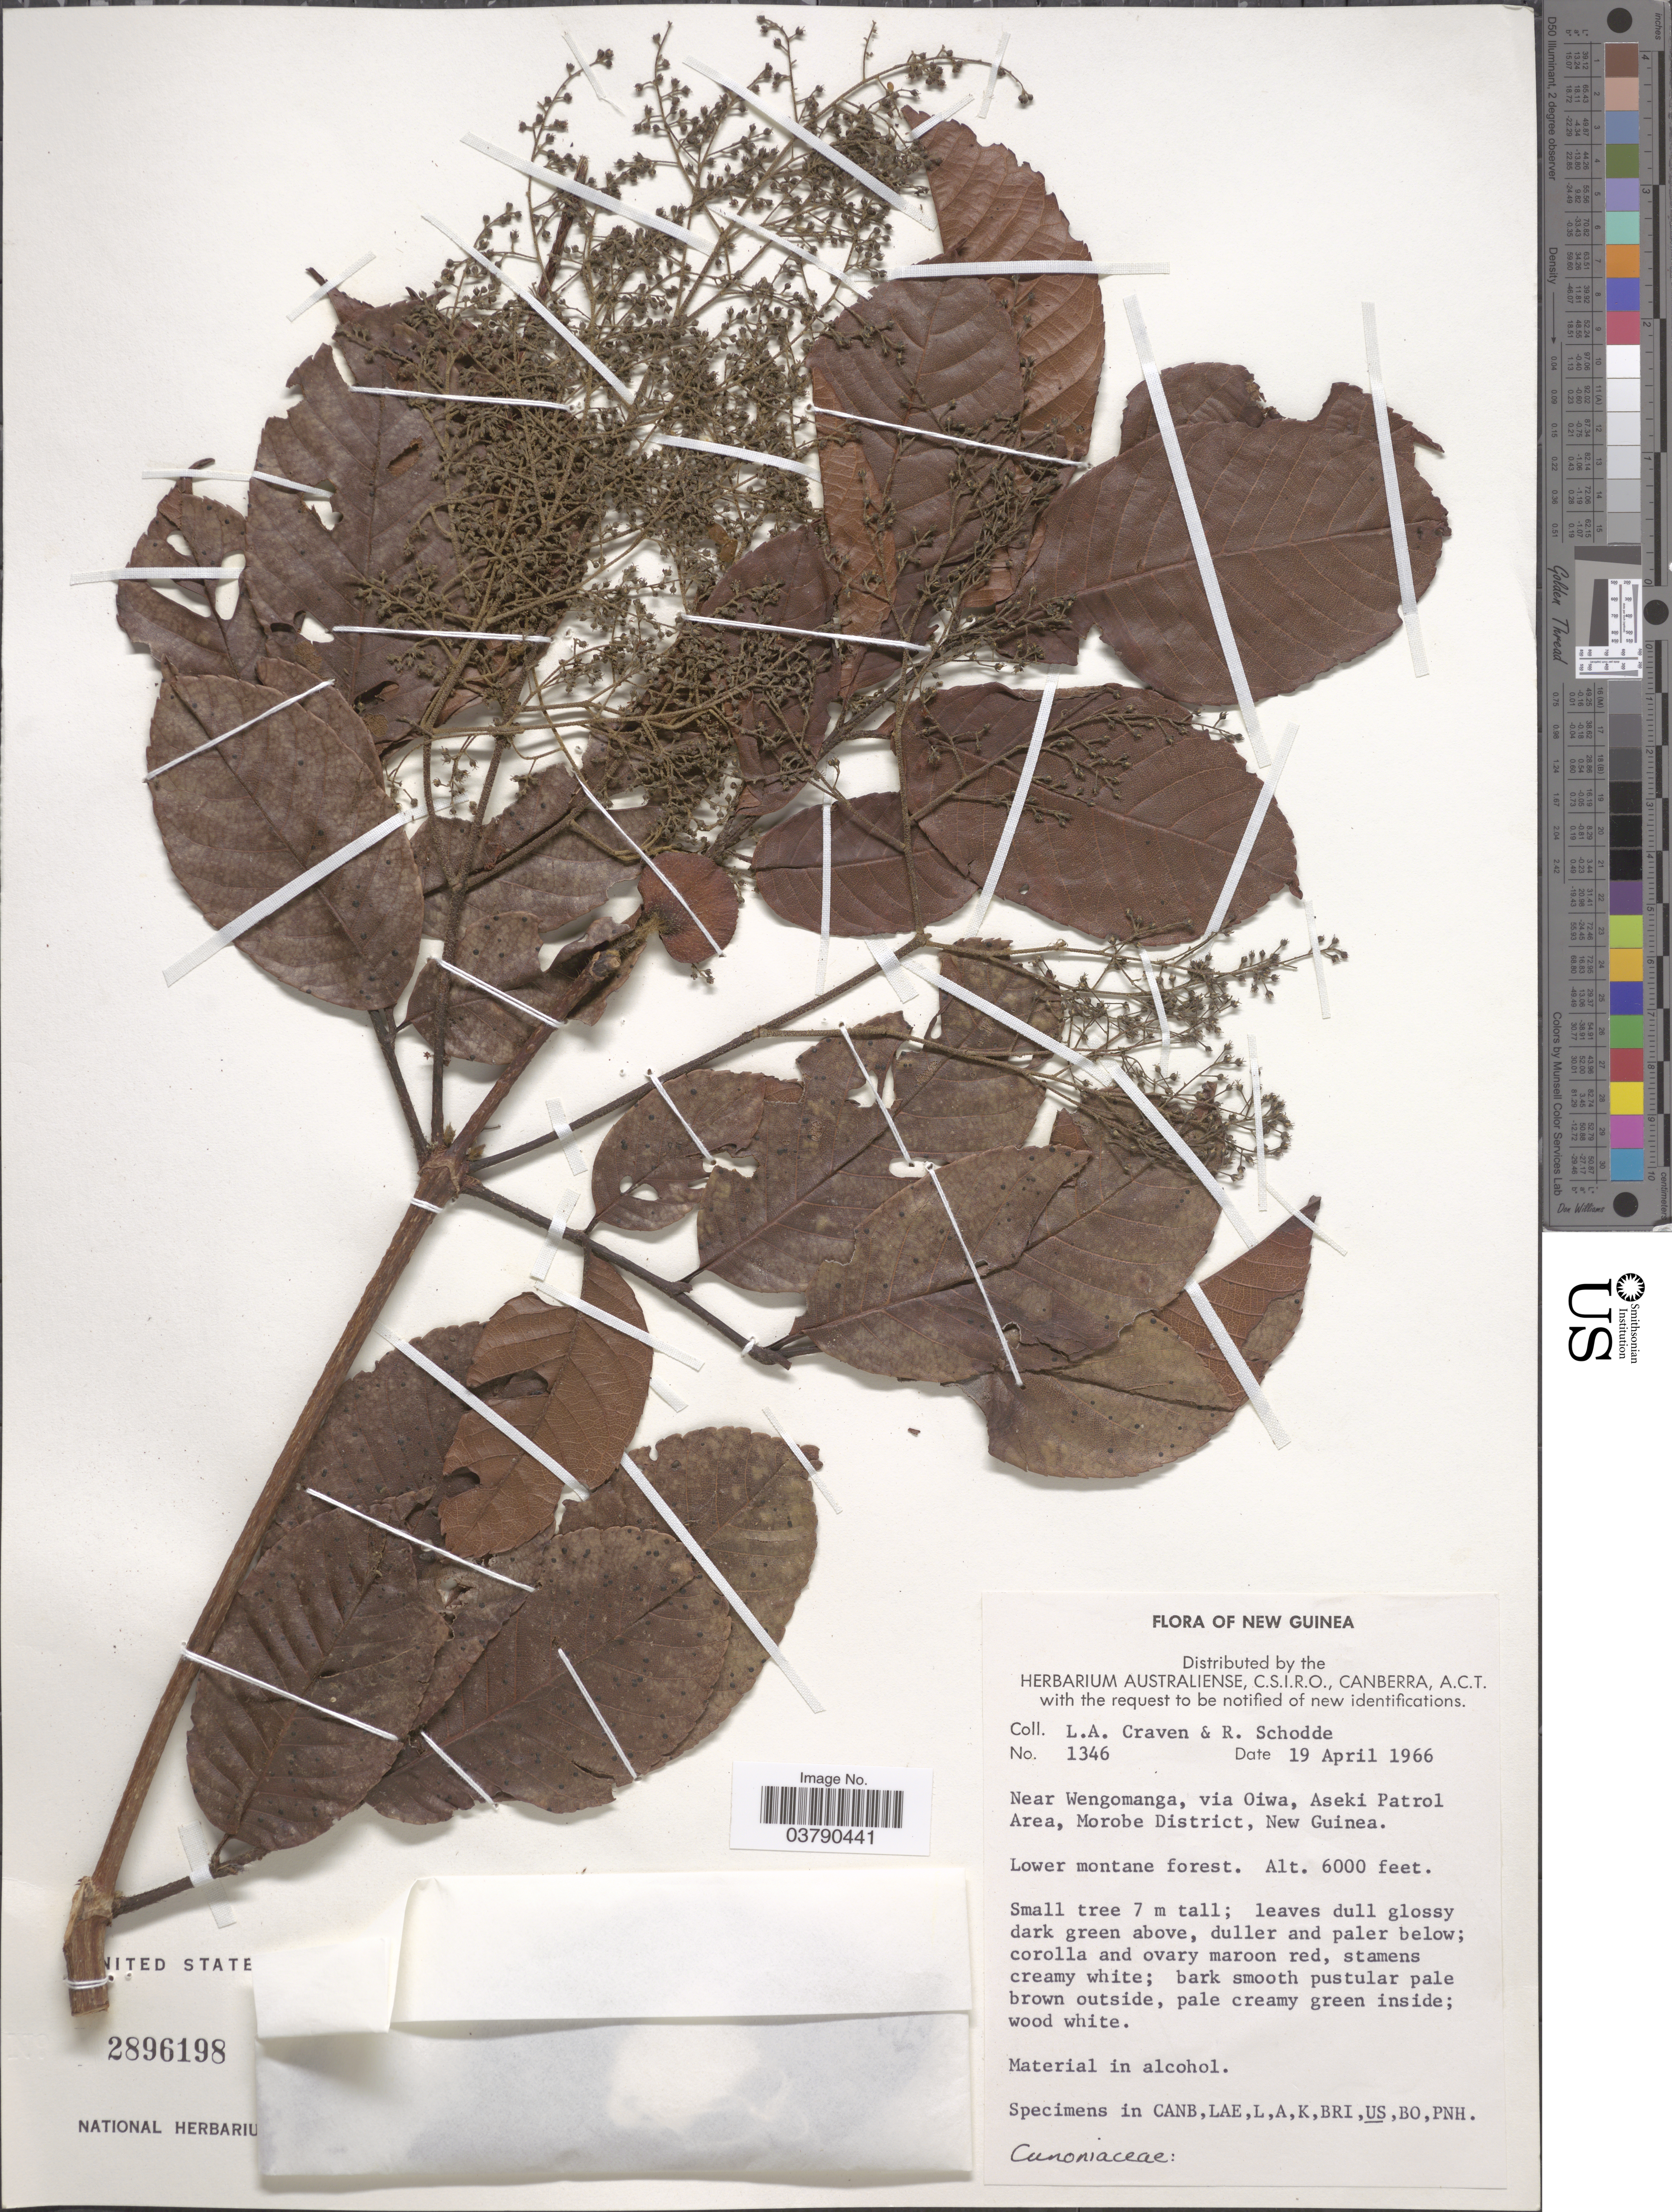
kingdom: Plantae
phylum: Tracheophyta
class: Magnoliopsida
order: Oxalidales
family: Cunoniaceae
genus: Caldcluvia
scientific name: Caldcluvia papuana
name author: (Pulle) Hoogland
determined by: Hoogland, R. D.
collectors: L. A. Craven & R. Schodde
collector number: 1346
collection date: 1966-04-19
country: Papua New Guinea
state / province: Morobe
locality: New Guinea. Near Wengomanga, via Oiwa, Aseki Patrol Area, Morobe District.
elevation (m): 1829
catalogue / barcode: US 2896198